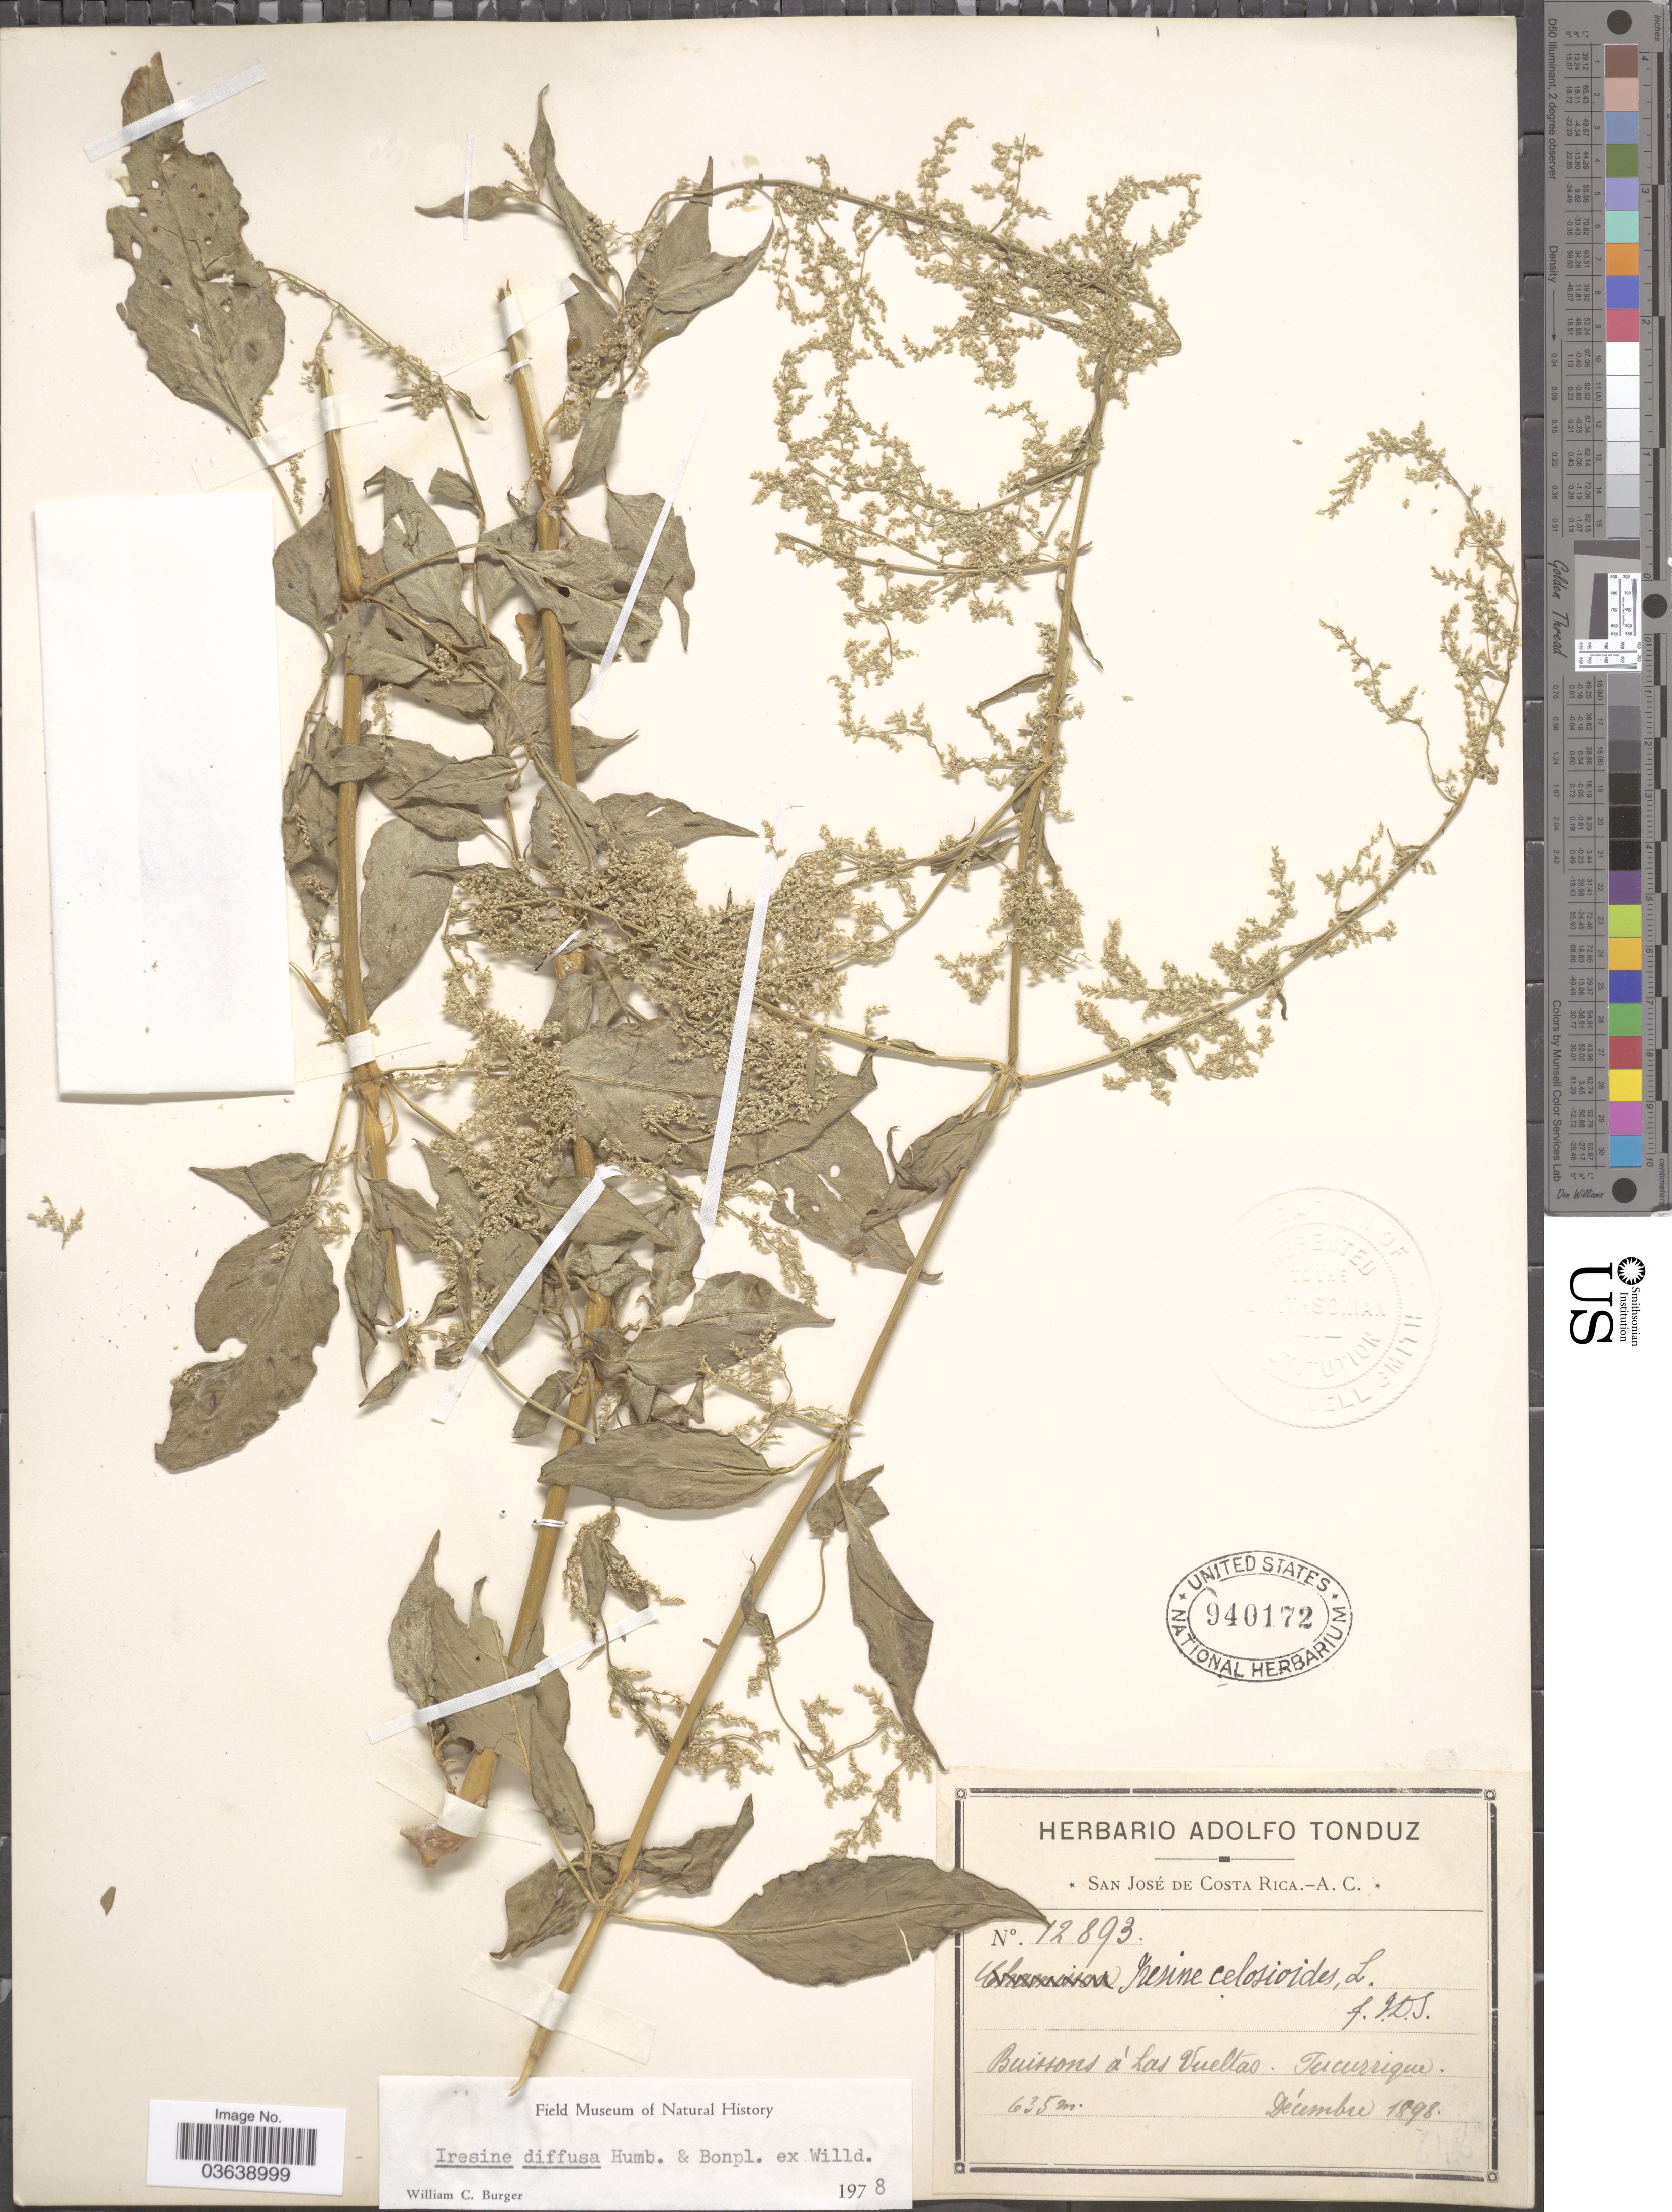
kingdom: Plantae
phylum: Tracheophyta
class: Magnoliopsida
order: Caryophyllales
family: Amaranthaceae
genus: Iresine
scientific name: Iresine celosia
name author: L.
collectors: ex Herb. Adolfo Tonduz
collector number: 12893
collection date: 1898-12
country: Costa Rica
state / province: San José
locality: Buissons à Las Vueltas. Tucurrique.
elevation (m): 635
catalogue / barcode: US 940172